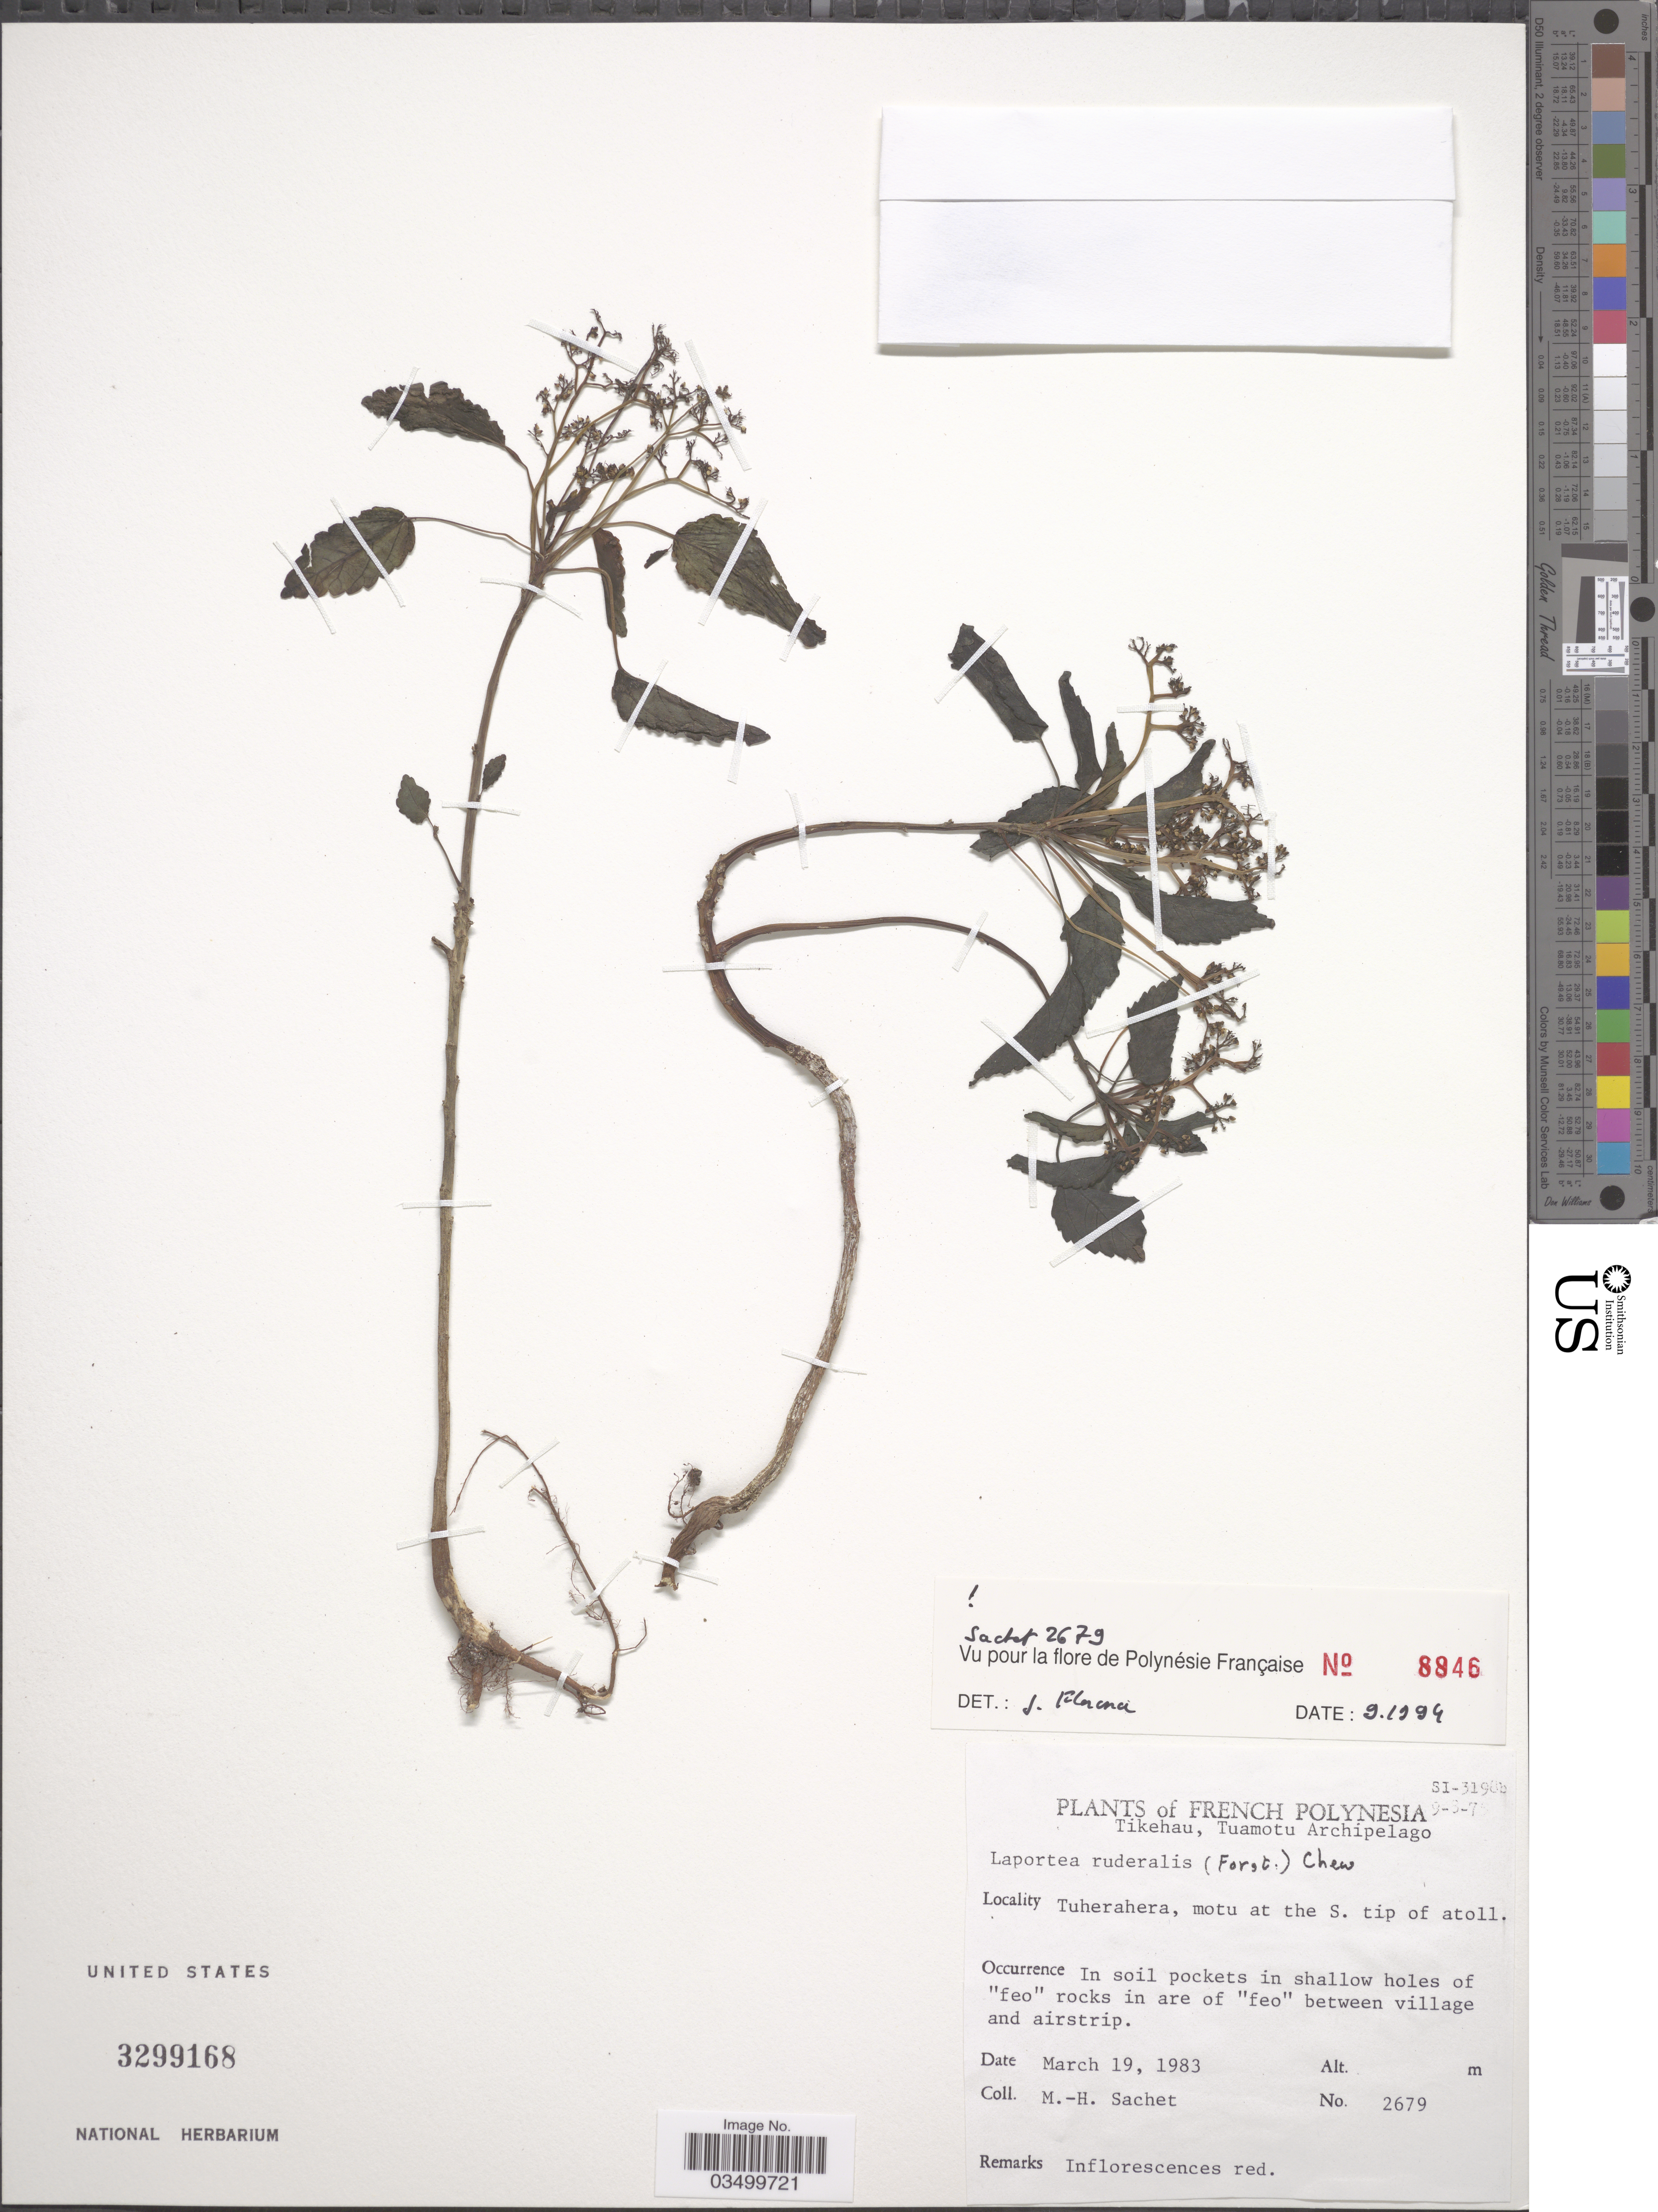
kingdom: Plantae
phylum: Tracheophyta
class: Magnoliopsida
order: Rosales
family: Urticaceae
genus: Laportea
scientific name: Laportea ruderalis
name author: (G. Forst.) Chew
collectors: M.-H. Sachet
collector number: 2679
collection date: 1983-03-19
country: French Polynesia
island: Tikehau Atoll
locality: Tikehau, Tuamotu Archipelago. Tuherahera, motu at the S. tip of atoll.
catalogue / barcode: US 3299168